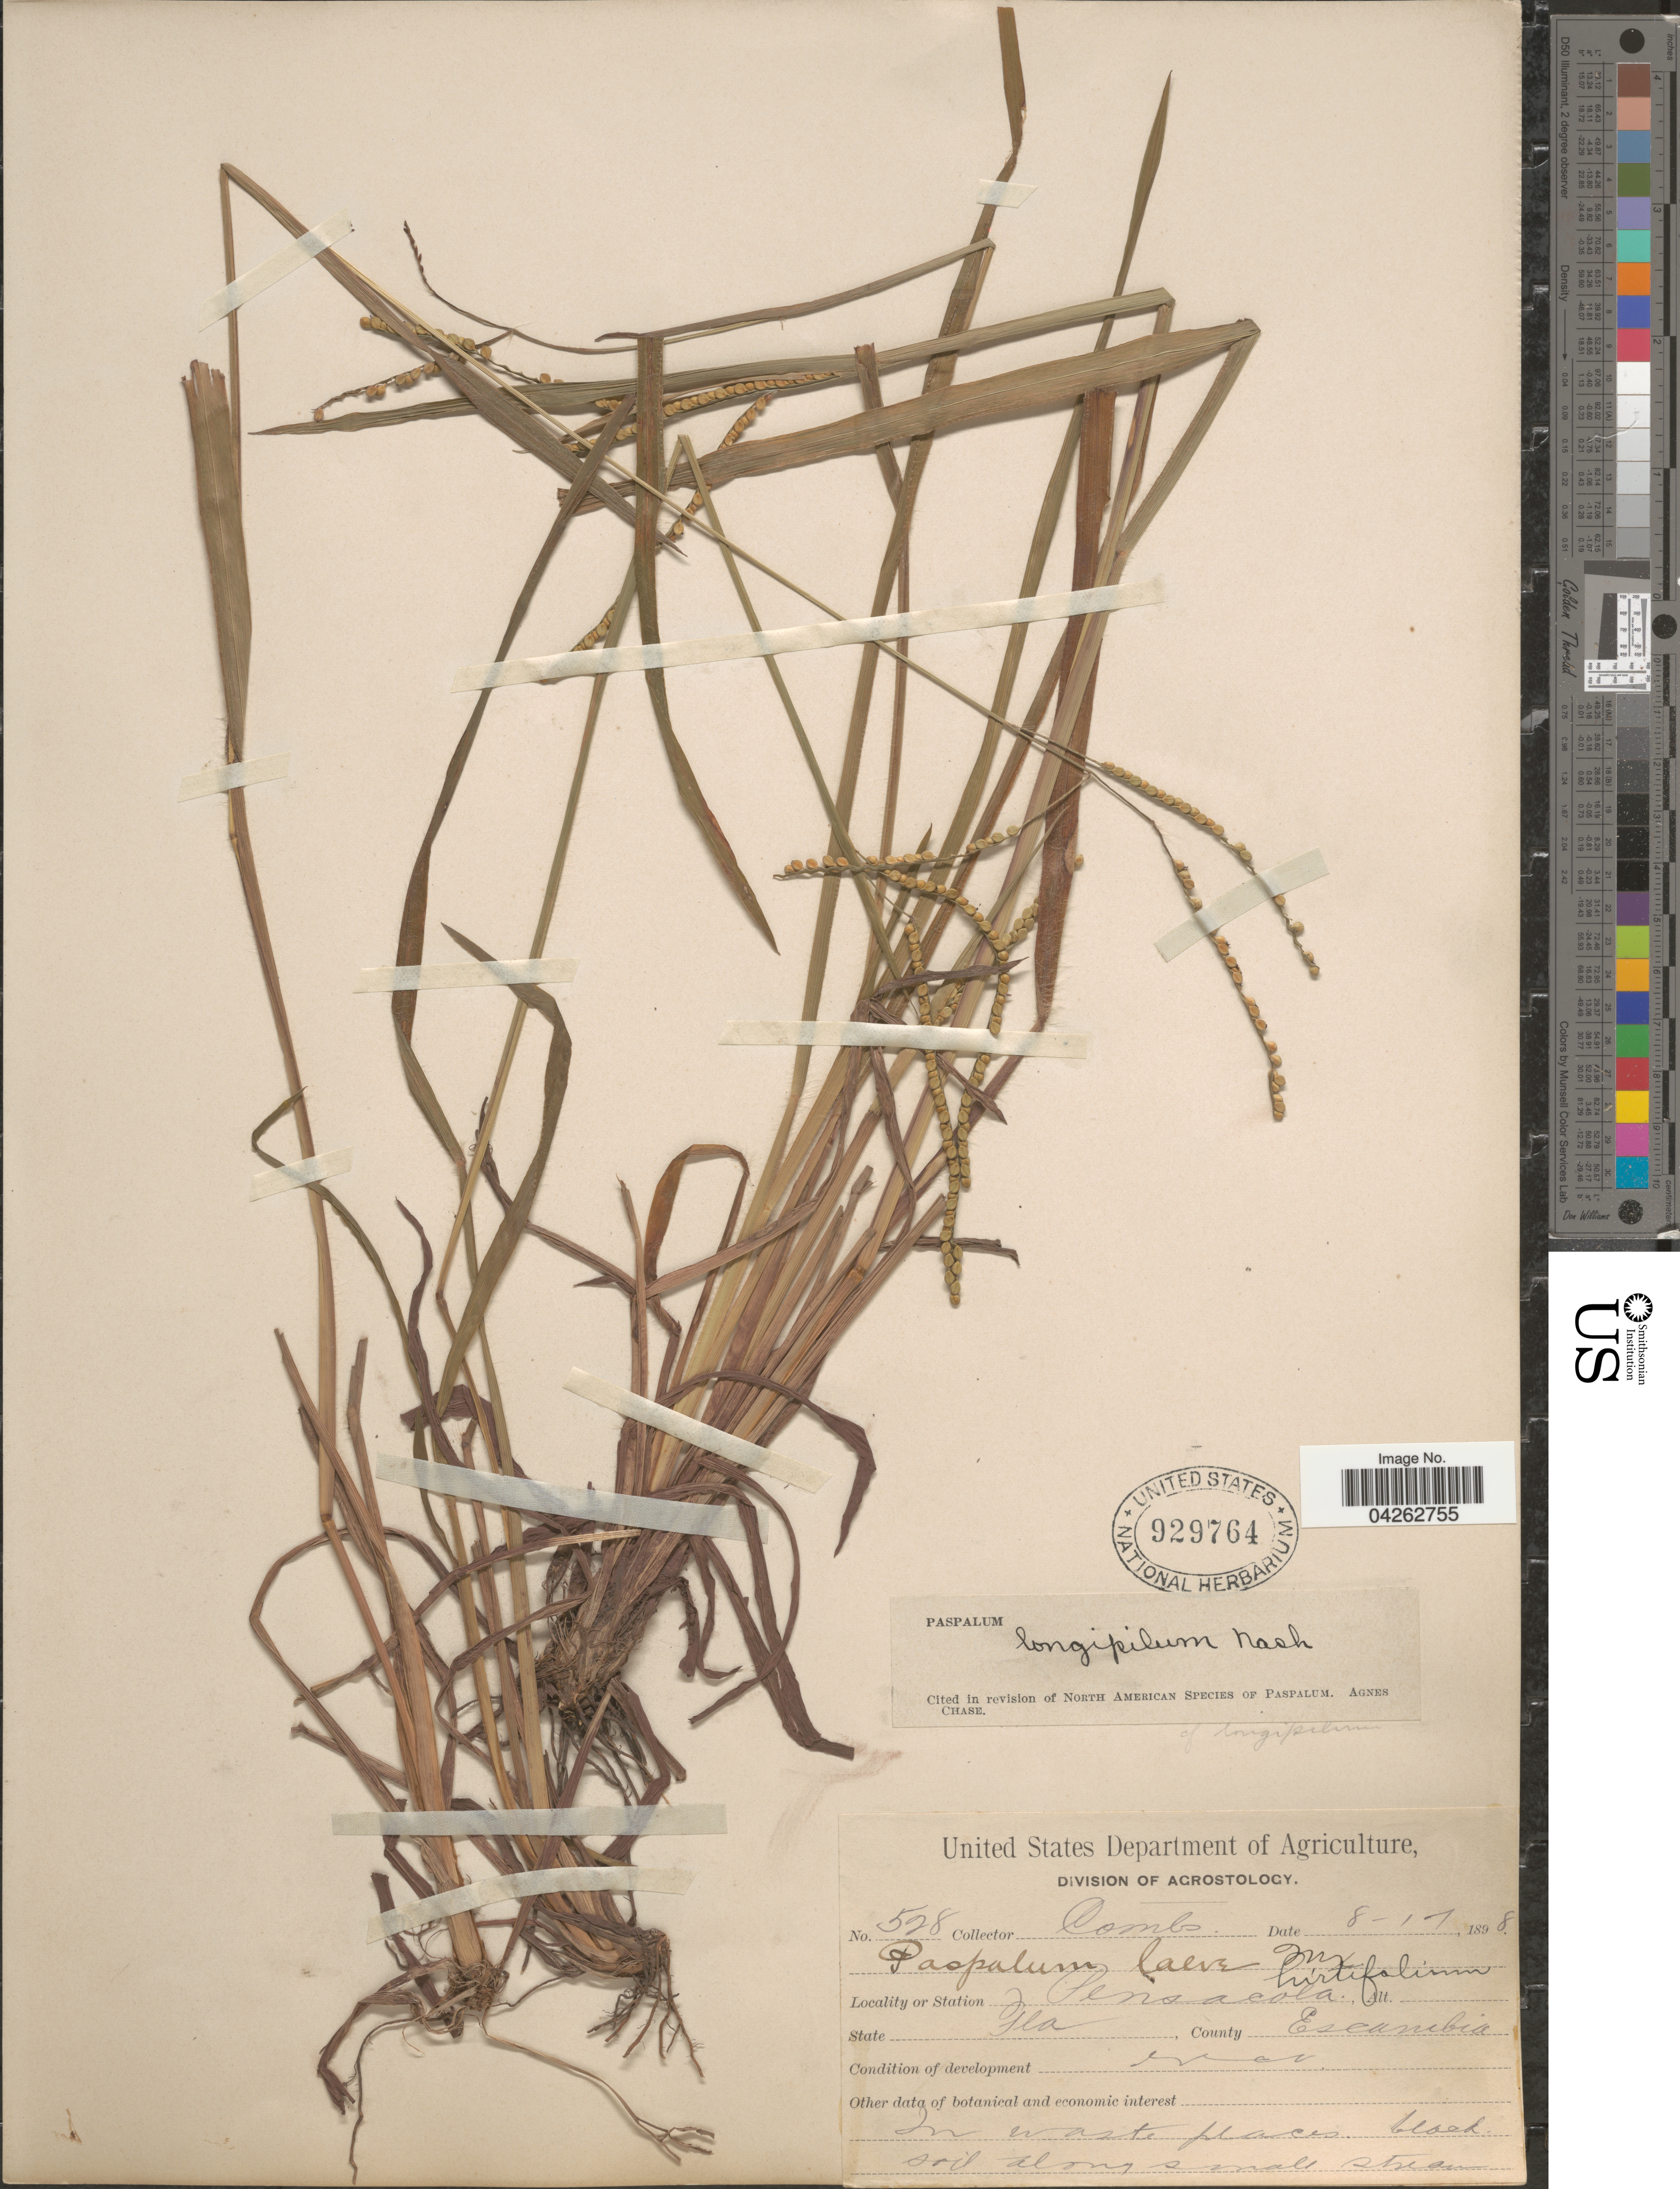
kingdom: Plantae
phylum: Tracheophyta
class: Liliopsida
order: Poales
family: Poaceae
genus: Paspalum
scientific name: Paspalum longipilum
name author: Nash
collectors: -. Combs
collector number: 528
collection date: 1898-08-17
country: United States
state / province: Florida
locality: Station Pensacola. County Escambia.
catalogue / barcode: US 929764